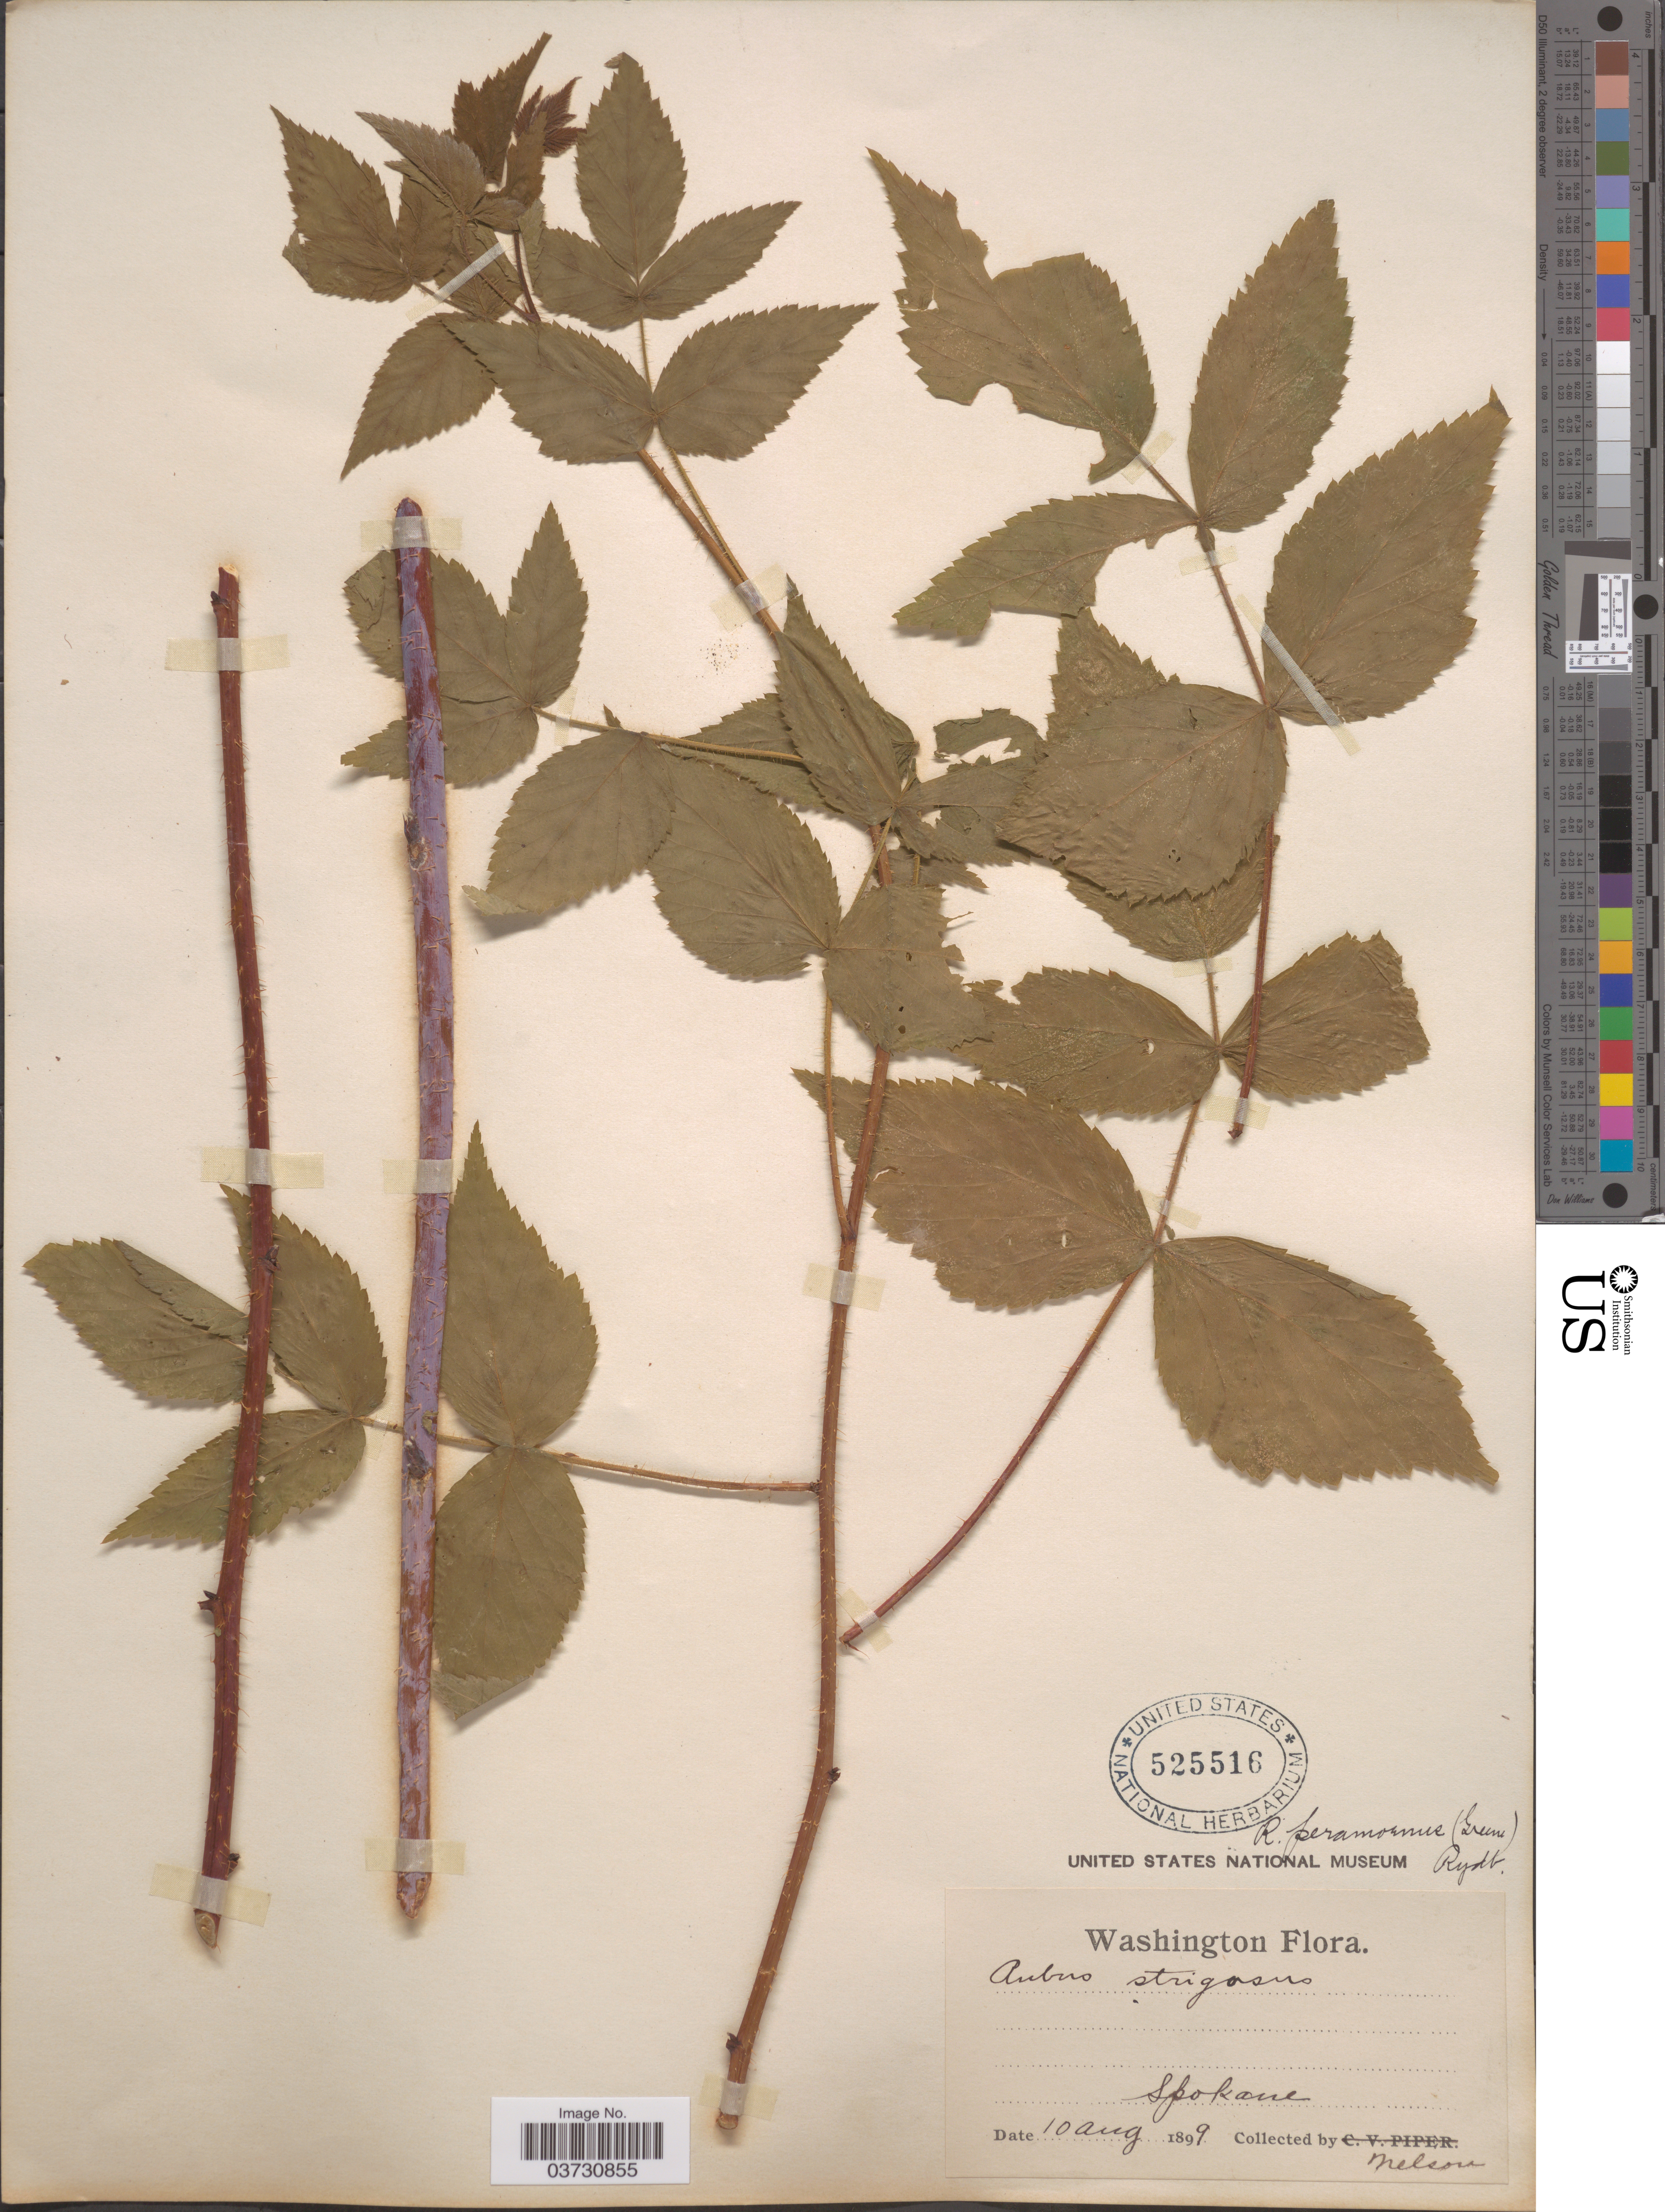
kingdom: Plantae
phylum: Tracheophyta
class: Magnoliopsida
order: Rosales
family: Rosaceae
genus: Rubus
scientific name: Rubus peramoenus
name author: (Greene) Rydb.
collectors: Nelson, --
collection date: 1899-08-10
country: United States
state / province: Washington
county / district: Spokane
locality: Spokane.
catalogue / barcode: US 525516